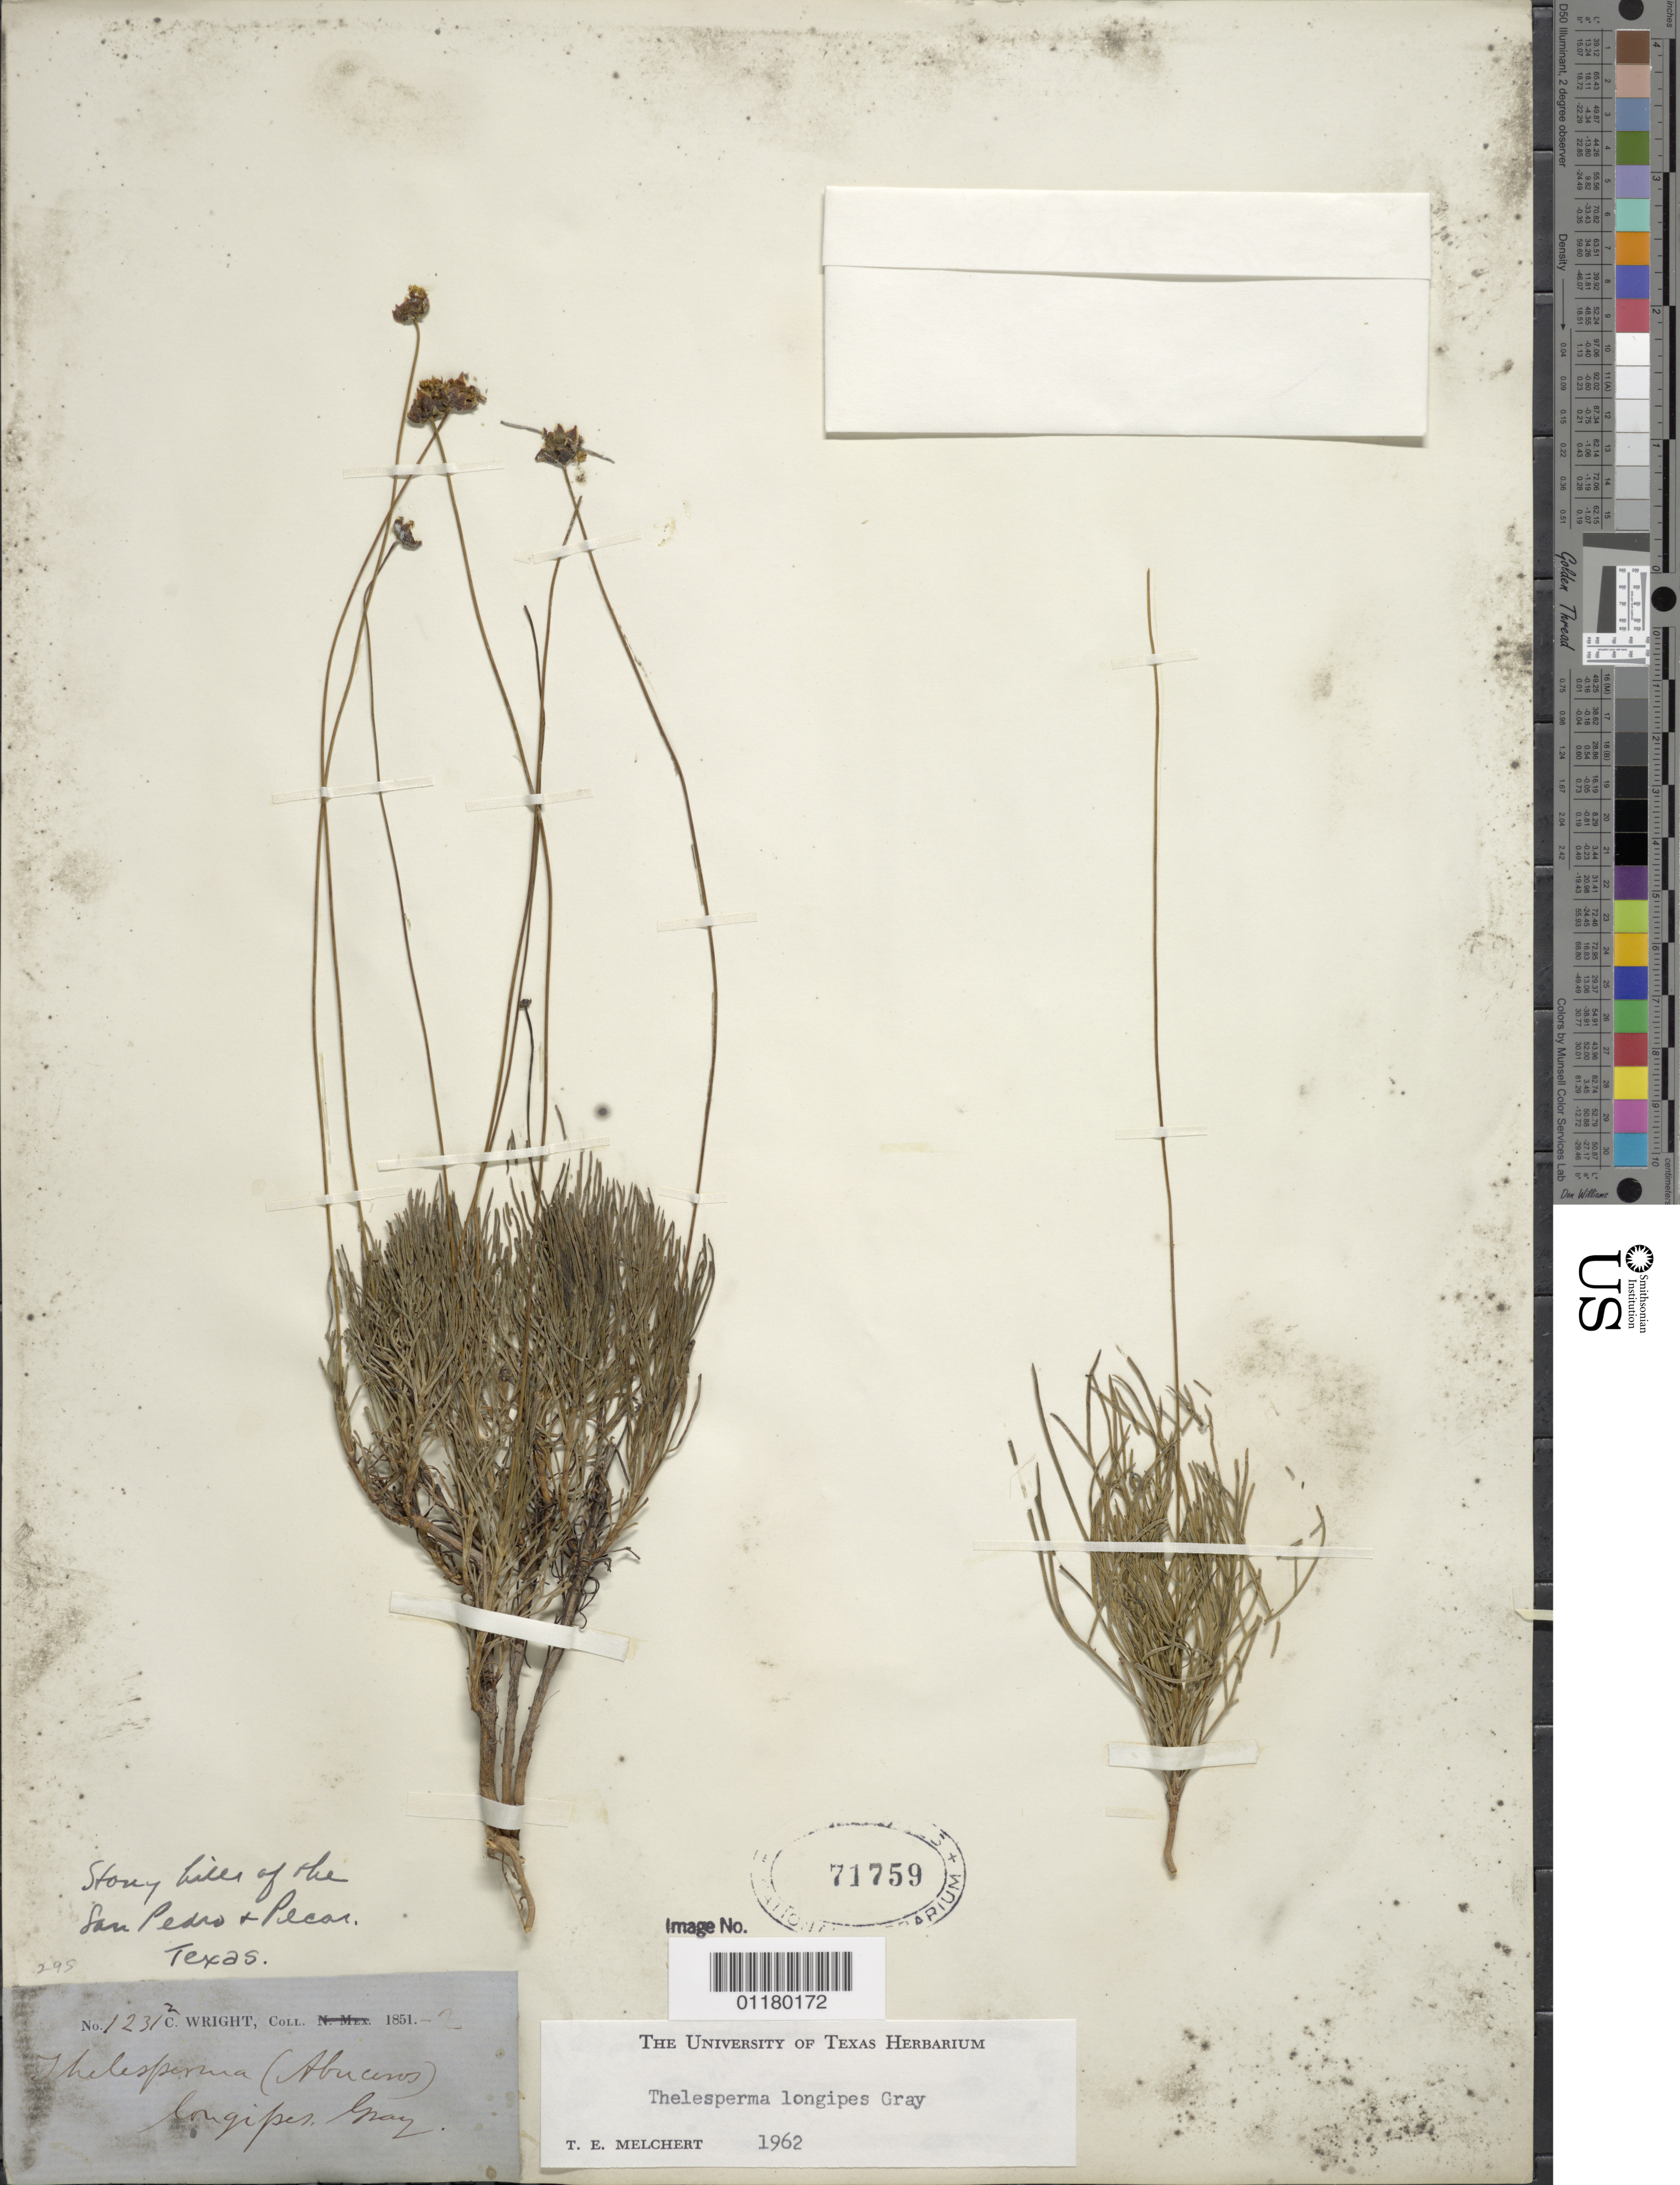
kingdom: Plantae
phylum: Tracheophyta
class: Magnoliopsida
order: Asterales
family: Asteraceae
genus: Thelesperma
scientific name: Thelesperma longipes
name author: A. Gray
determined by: Melchert, T. E.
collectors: C. Wright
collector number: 1231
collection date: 1851/1852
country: United States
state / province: Texas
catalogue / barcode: US 71759